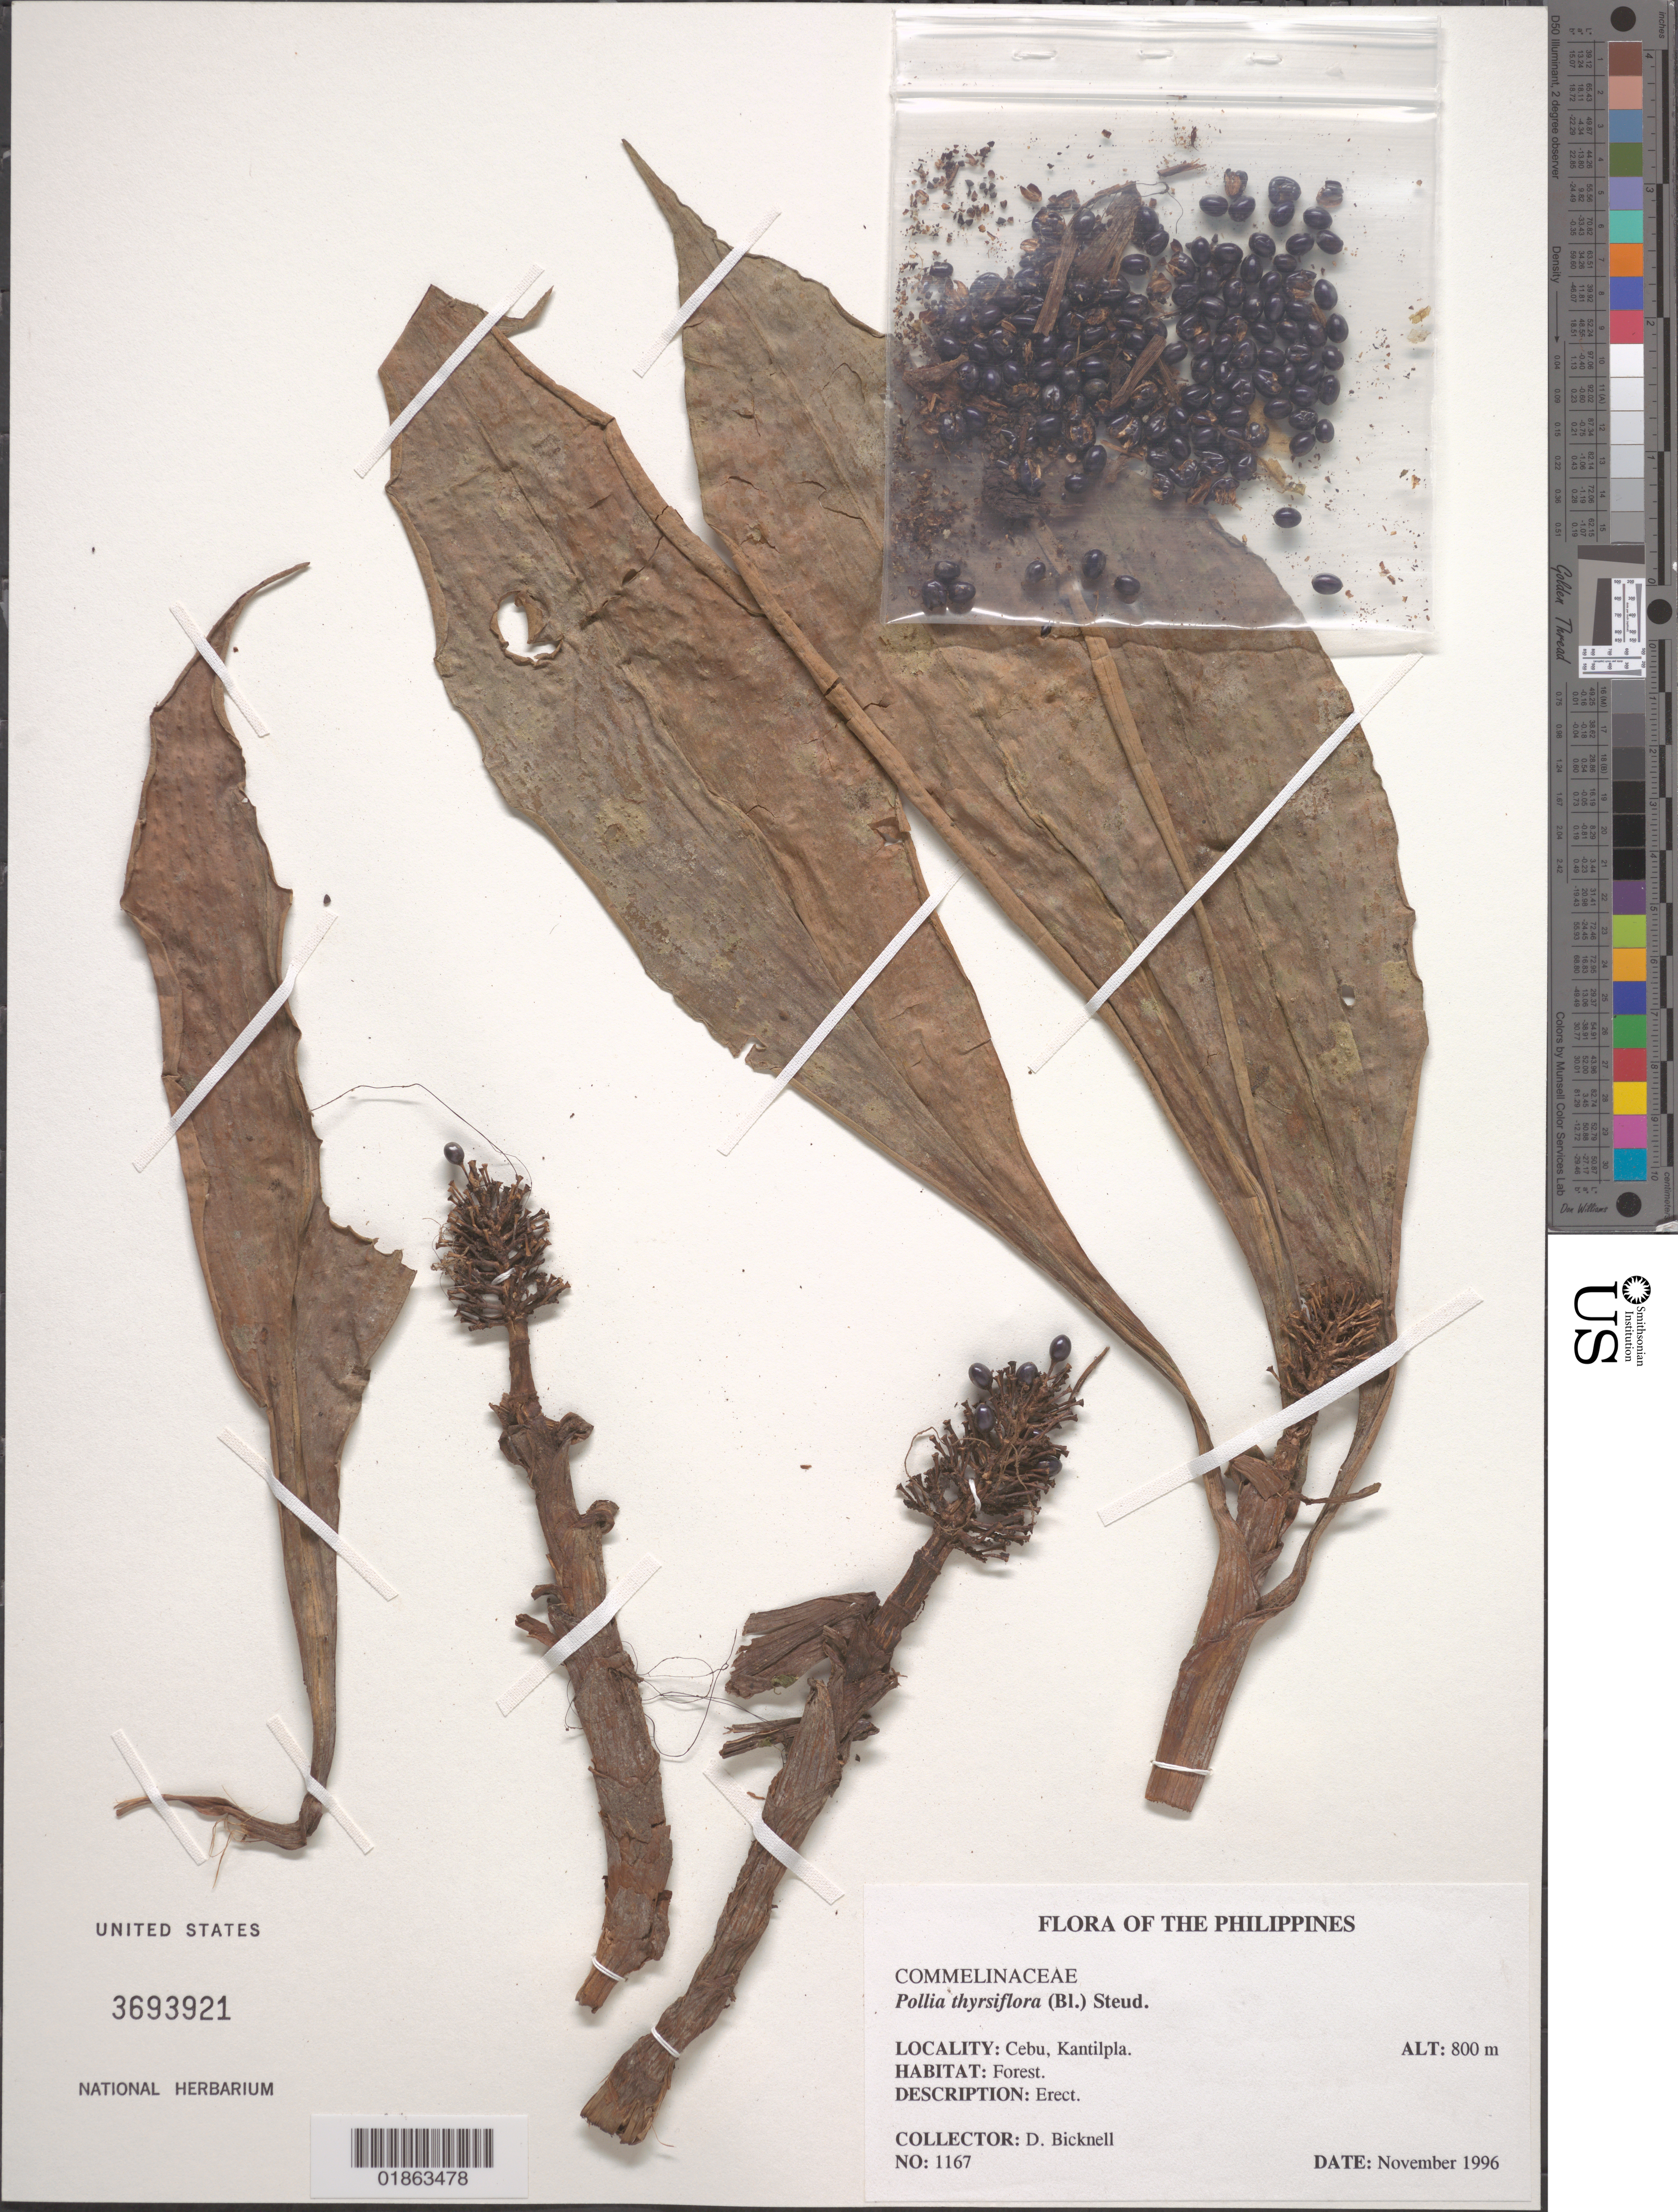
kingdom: Plantae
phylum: Tracheophyta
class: Liliopsida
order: Commelinales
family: Commelinaceae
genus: Pollia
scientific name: Pollia thyrsiflora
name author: (Blume) Steud.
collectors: D. Bicknell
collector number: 1167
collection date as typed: November 1996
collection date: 1996-11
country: Philippines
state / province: Central Visayas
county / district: Cebu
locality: Kantilpla.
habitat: Forest.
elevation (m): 800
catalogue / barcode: US 3693921